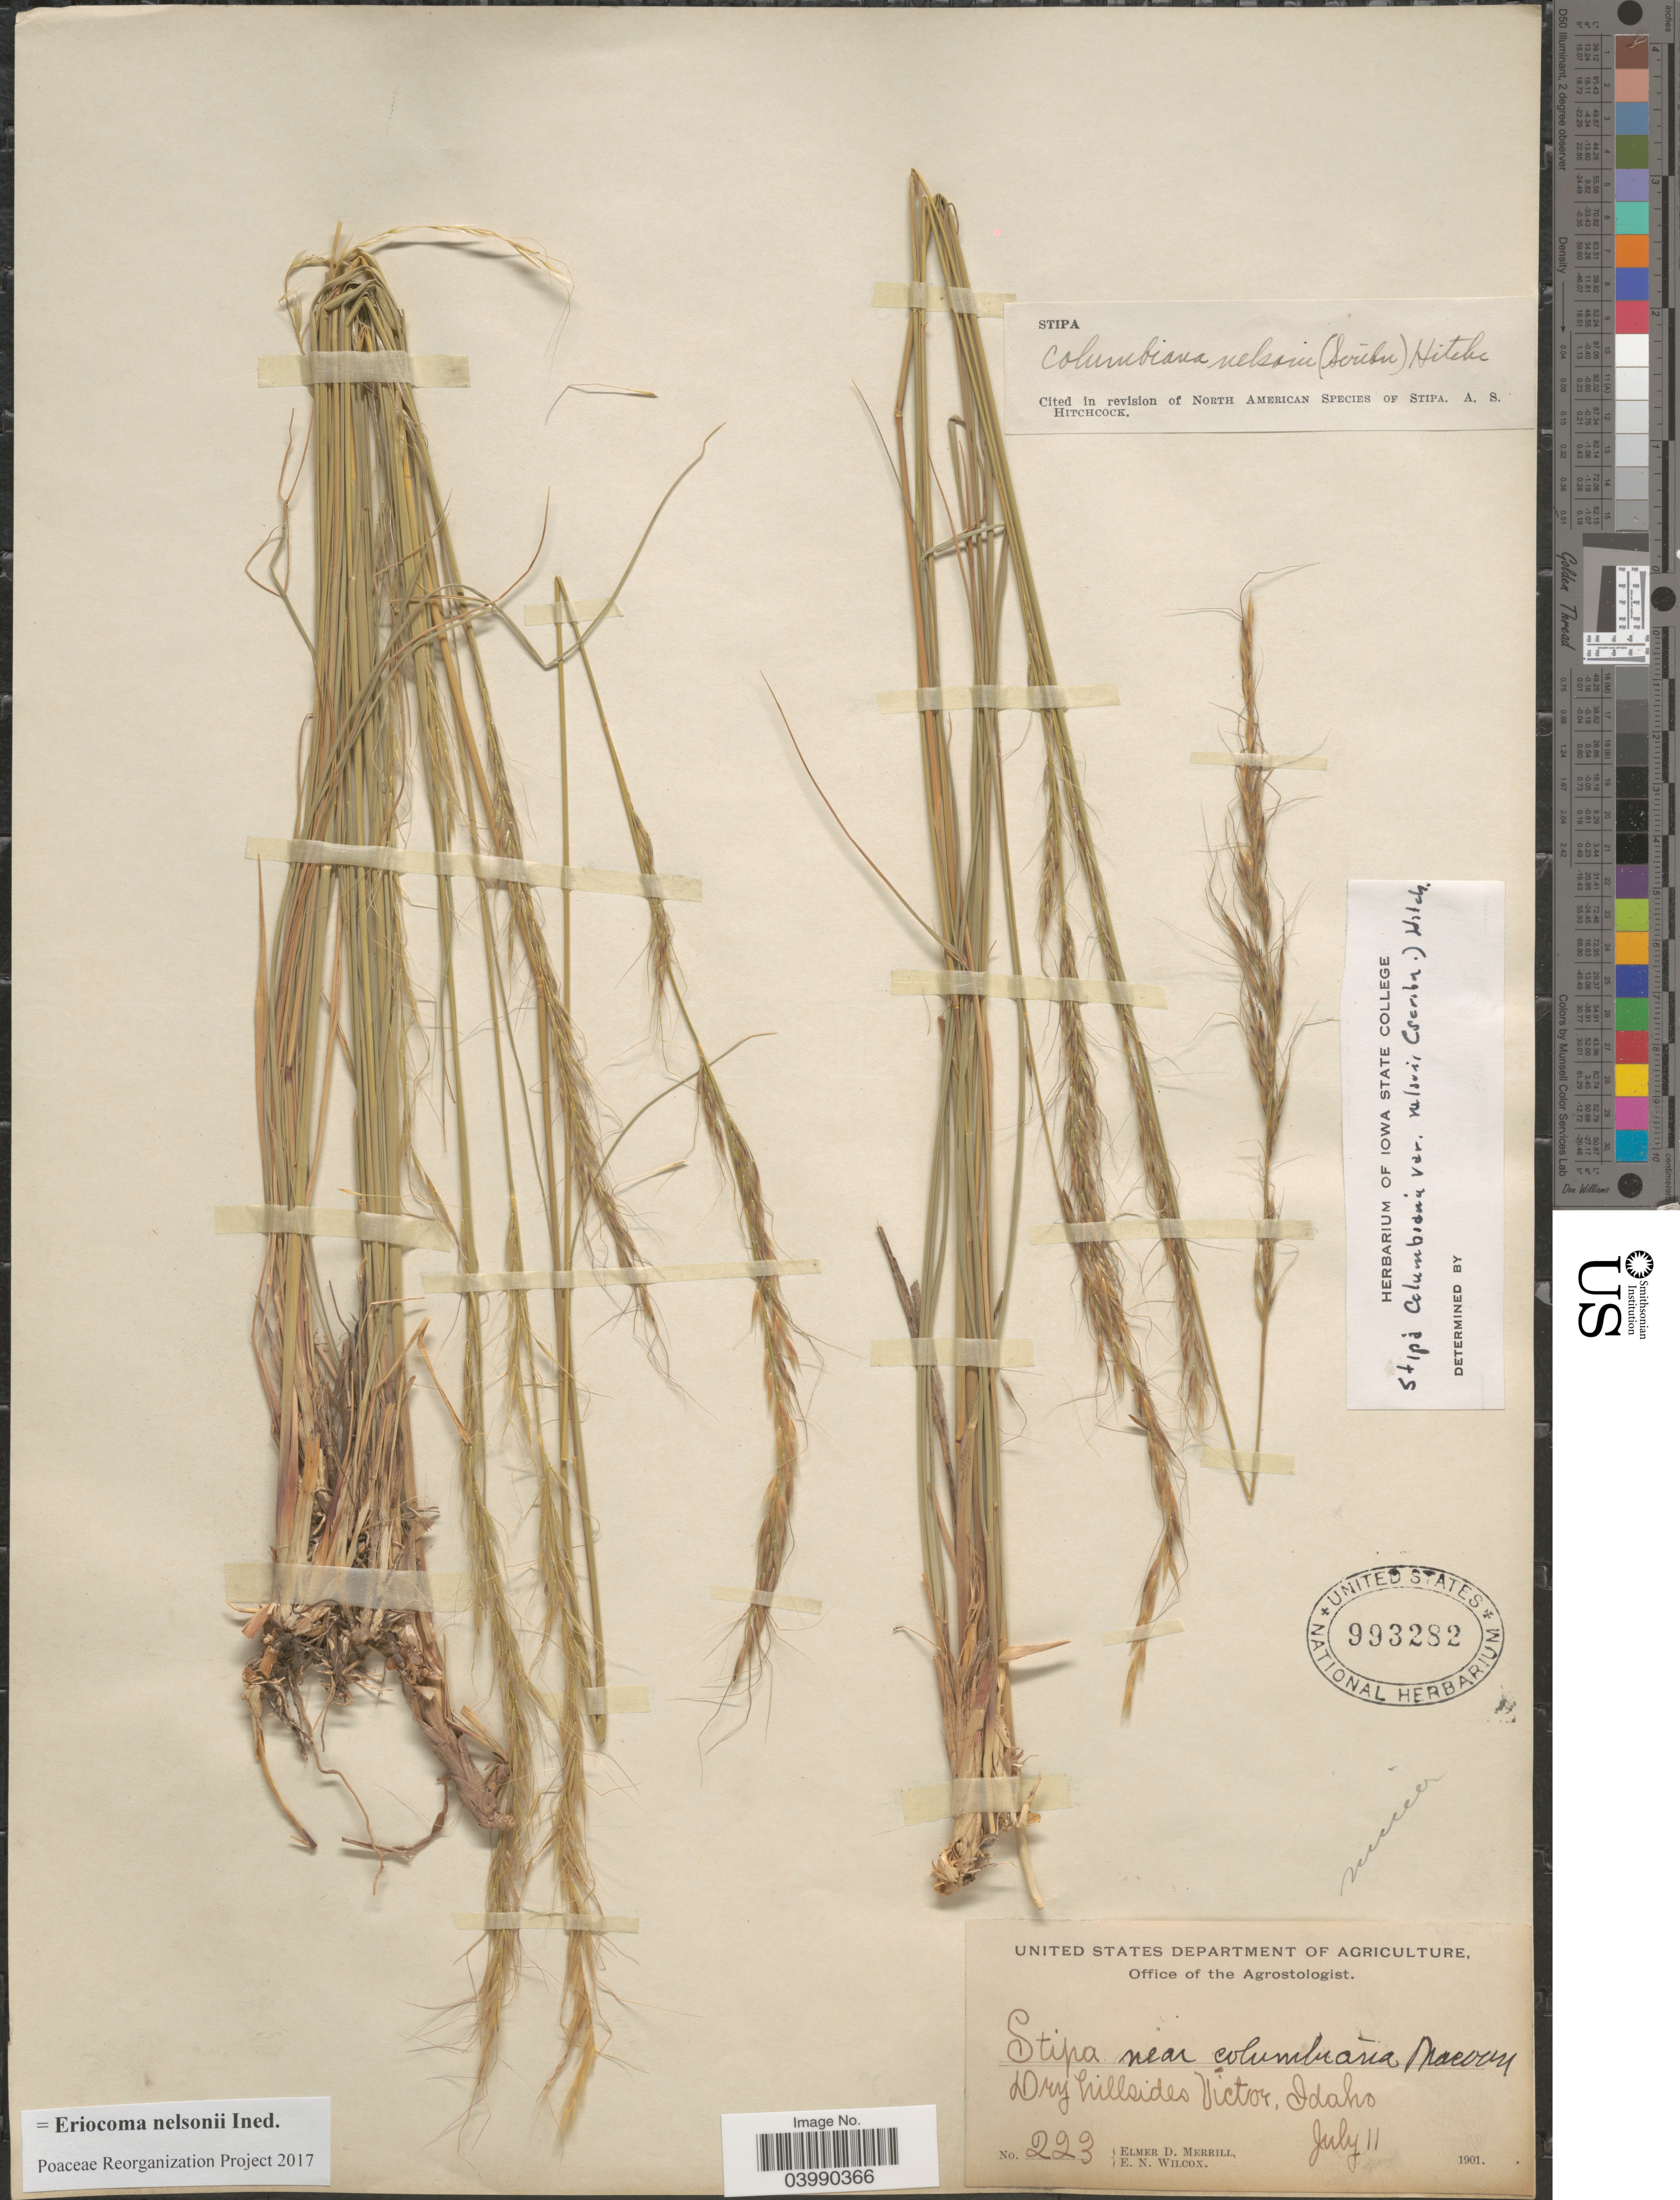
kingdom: Plantae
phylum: Tracheophyta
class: Liliopsida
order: Poales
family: Poaceae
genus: Eriocoma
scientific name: Eriocoma nelsonii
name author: (Scribn.) Romasch.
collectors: E. D. Merrill & E. Wilcox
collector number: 223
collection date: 1901-07-11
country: United States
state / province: Idaho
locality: Dry hillsides Victor.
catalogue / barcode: US 993282